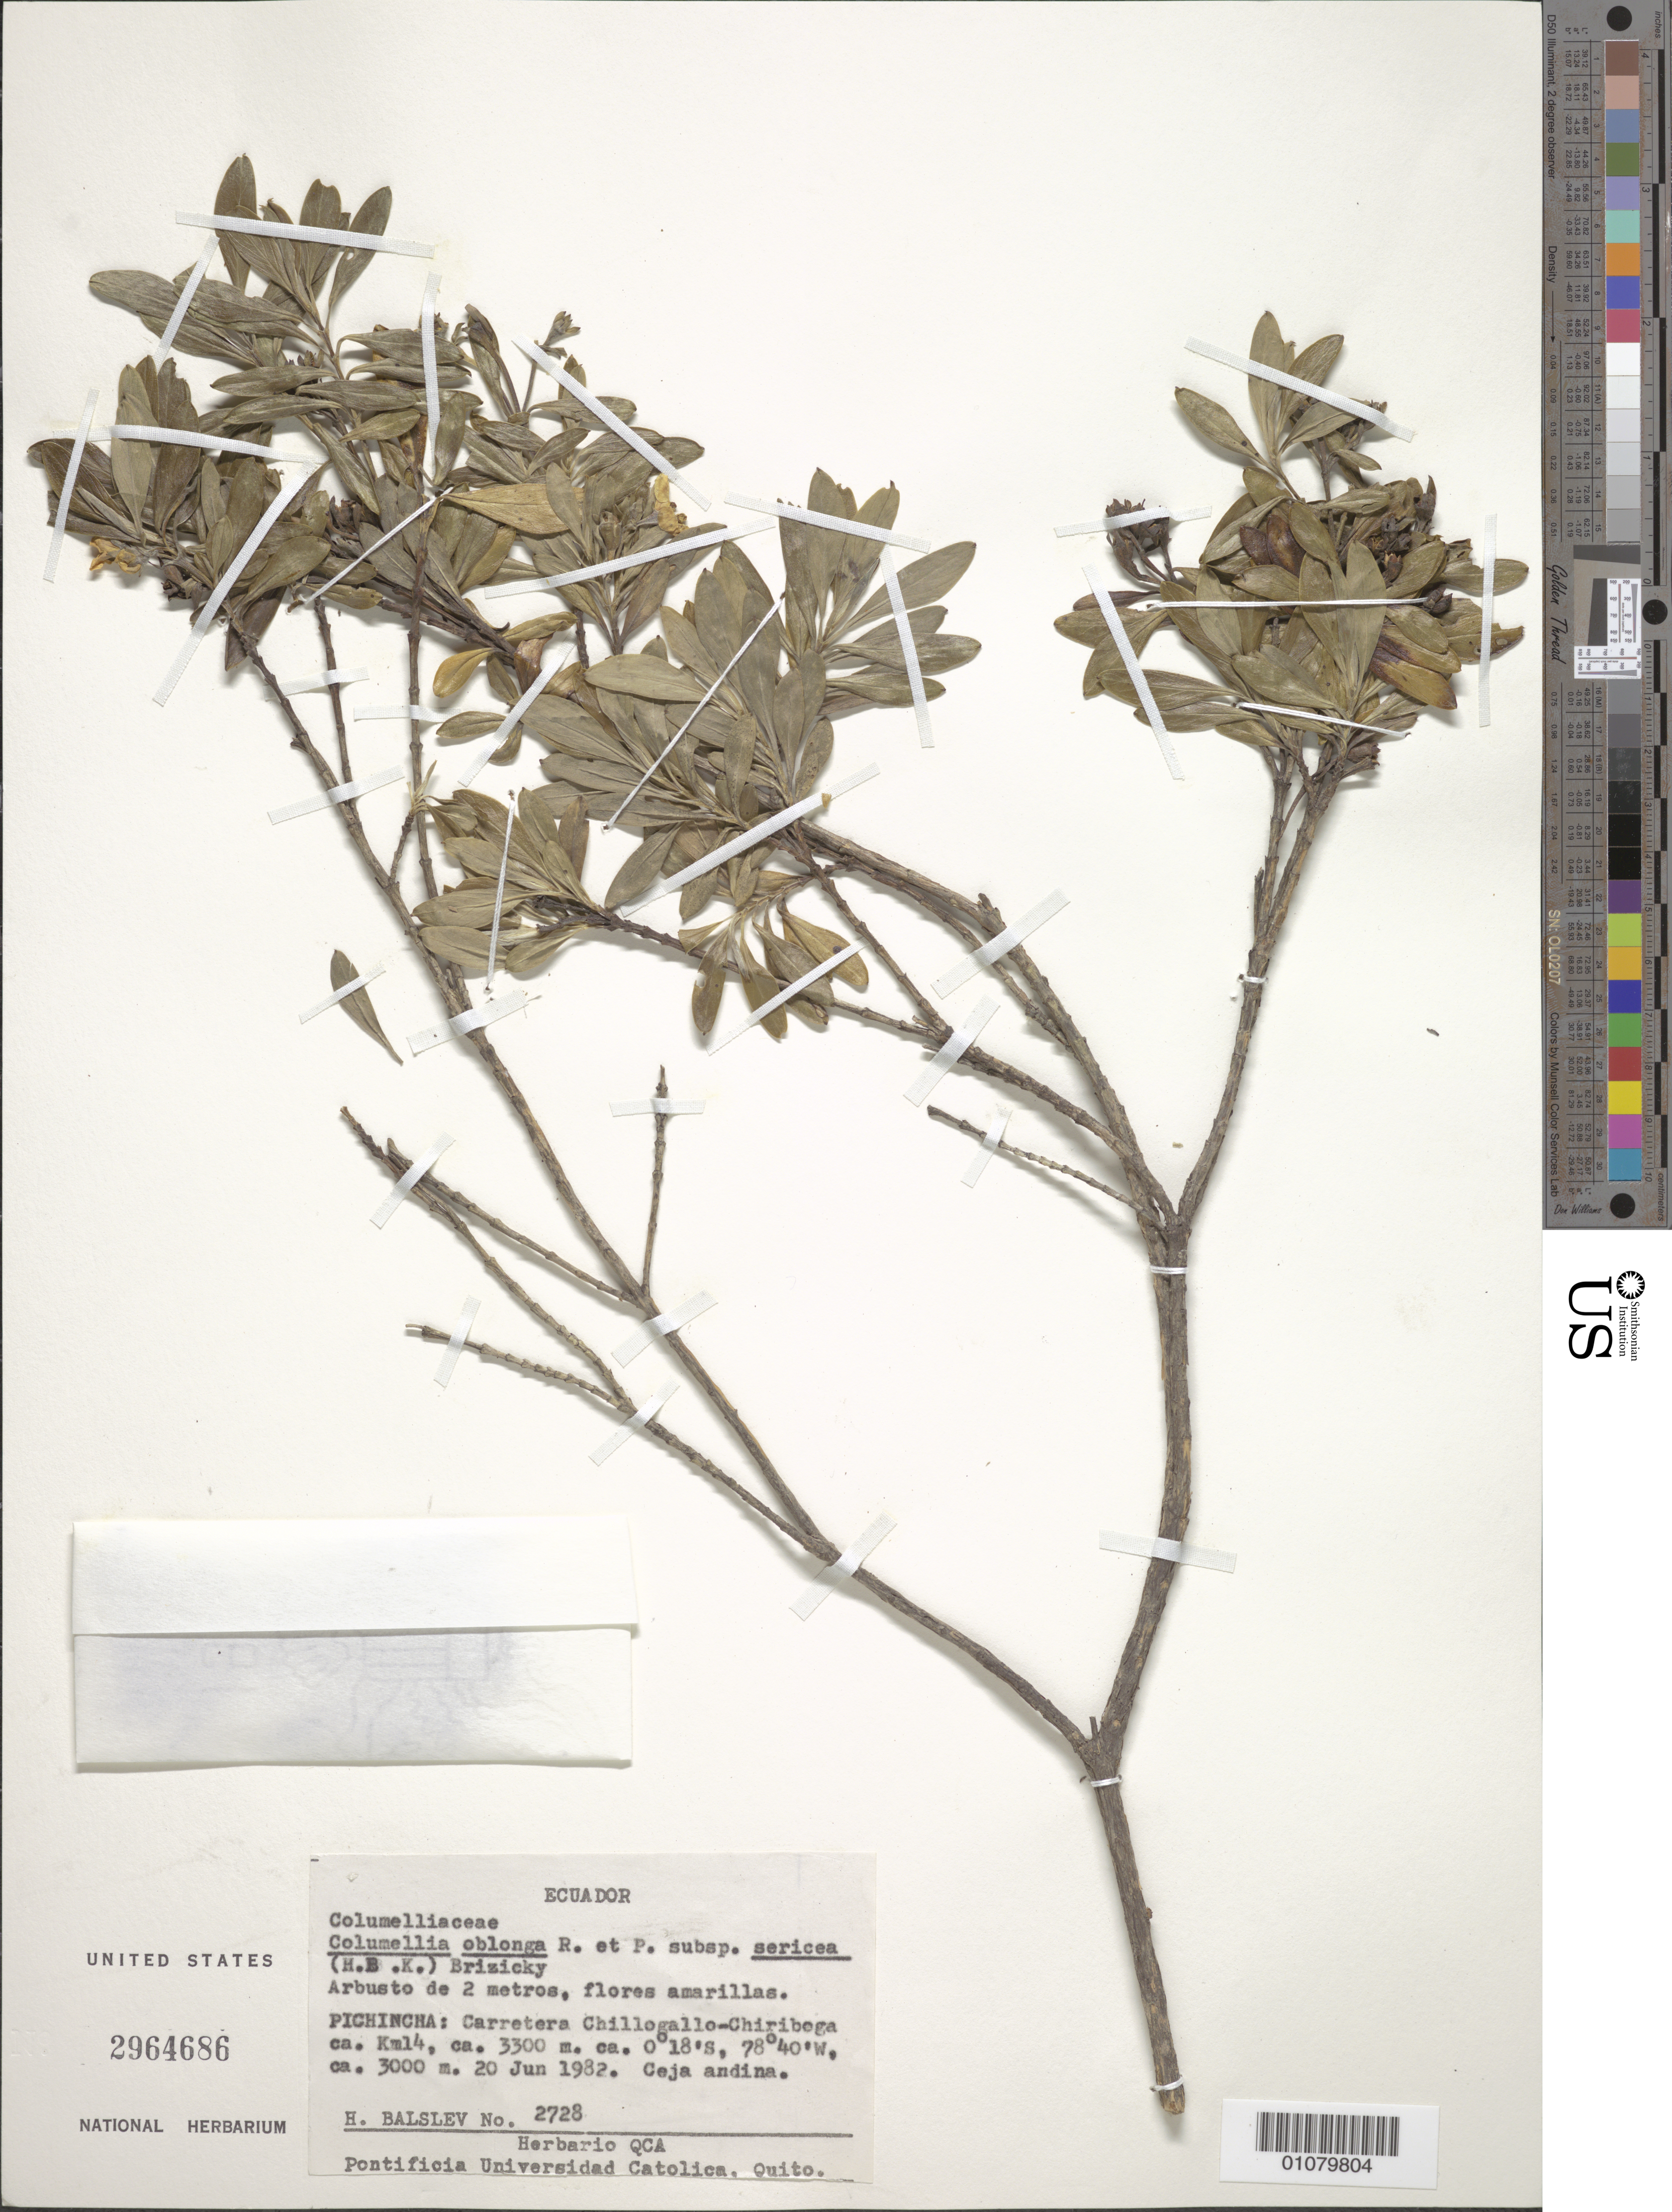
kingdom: Plantae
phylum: Tracheophyta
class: Magnoliopsida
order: Bruniales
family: Columelliaceae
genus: Columellia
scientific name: Columellia oblonga subsp. sericea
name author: (Kunth) Brizicky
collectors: H. Balslev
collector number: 2728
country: Ecuador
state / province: Pichincha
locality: Carretera Chillogallo-Chiribega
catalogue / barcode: US 2964686